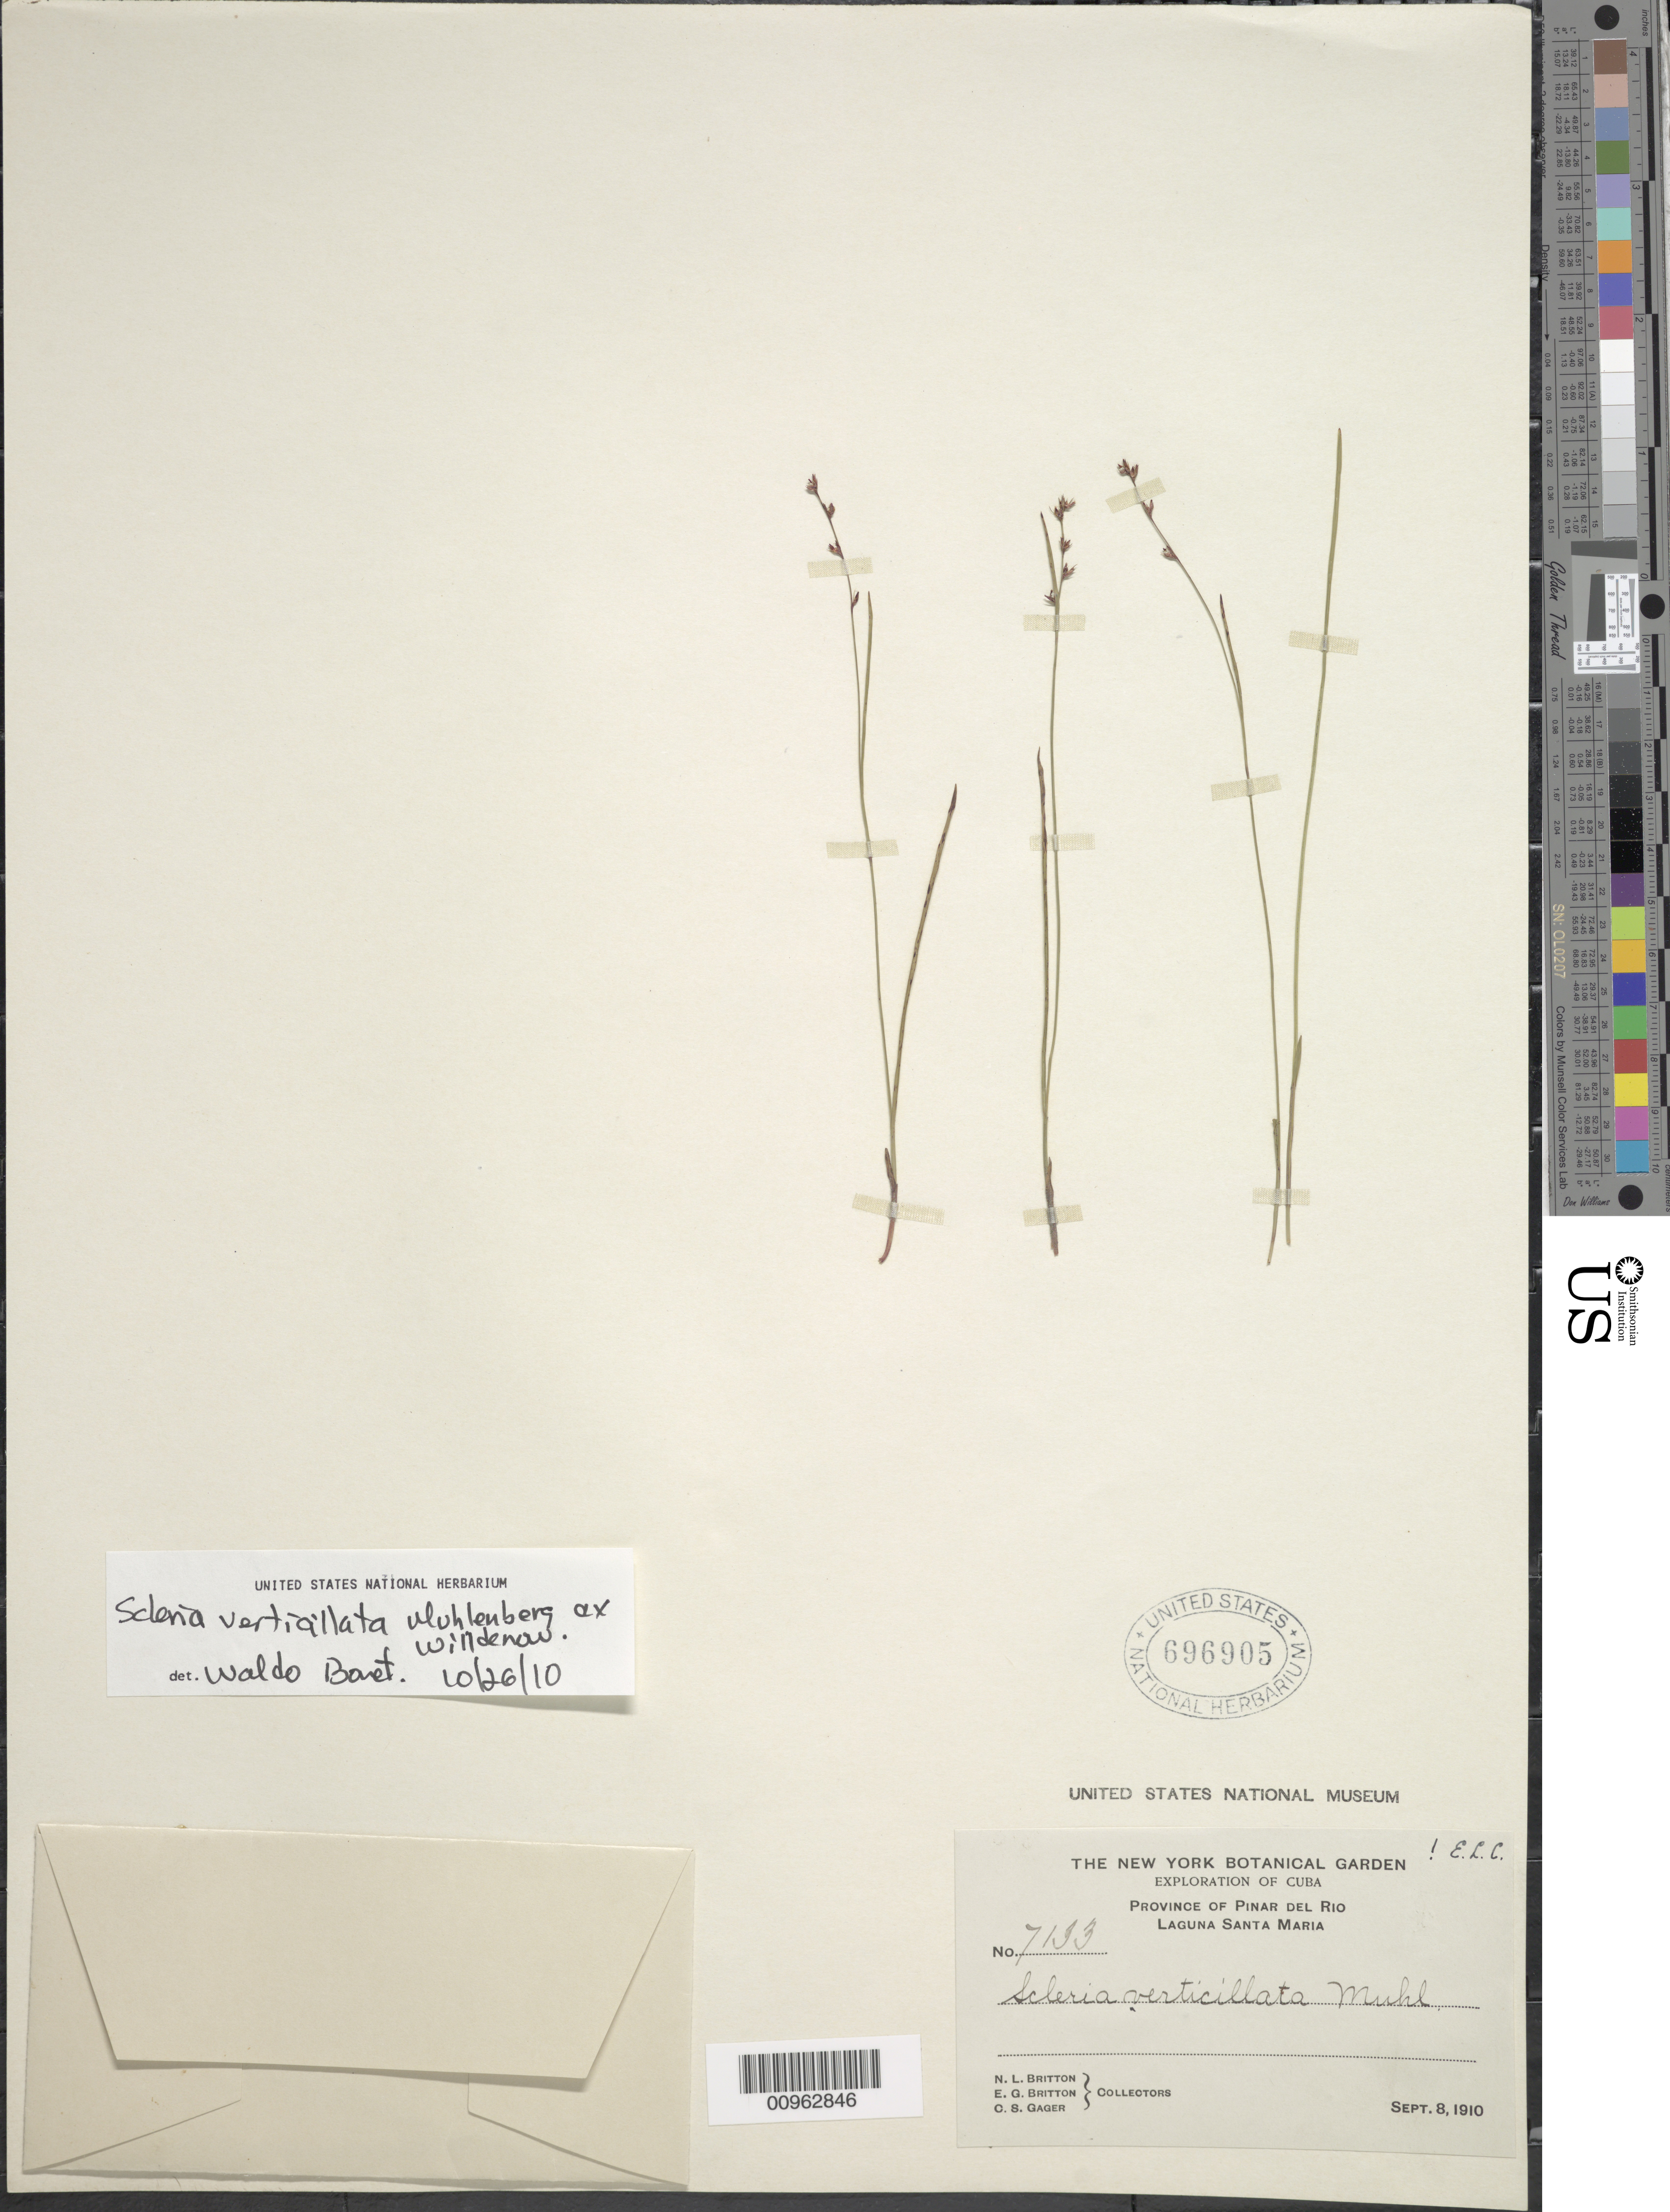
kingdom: Plantae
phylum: Tracheophyta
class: Liliopsida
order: Poales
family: Cyperaceae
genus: Scleria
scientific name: Scleria verticillata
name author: Muhl. ex Willd.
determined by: Core, E. L.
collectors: N. Britton, E. G. Britton & C. Gager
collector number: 7133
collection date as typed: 08 Sep 1910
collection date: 1910-09-08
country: Cuba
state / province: Pinar del Rio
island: Cuba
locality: Laguna Santa Maria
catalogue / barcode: US 696905